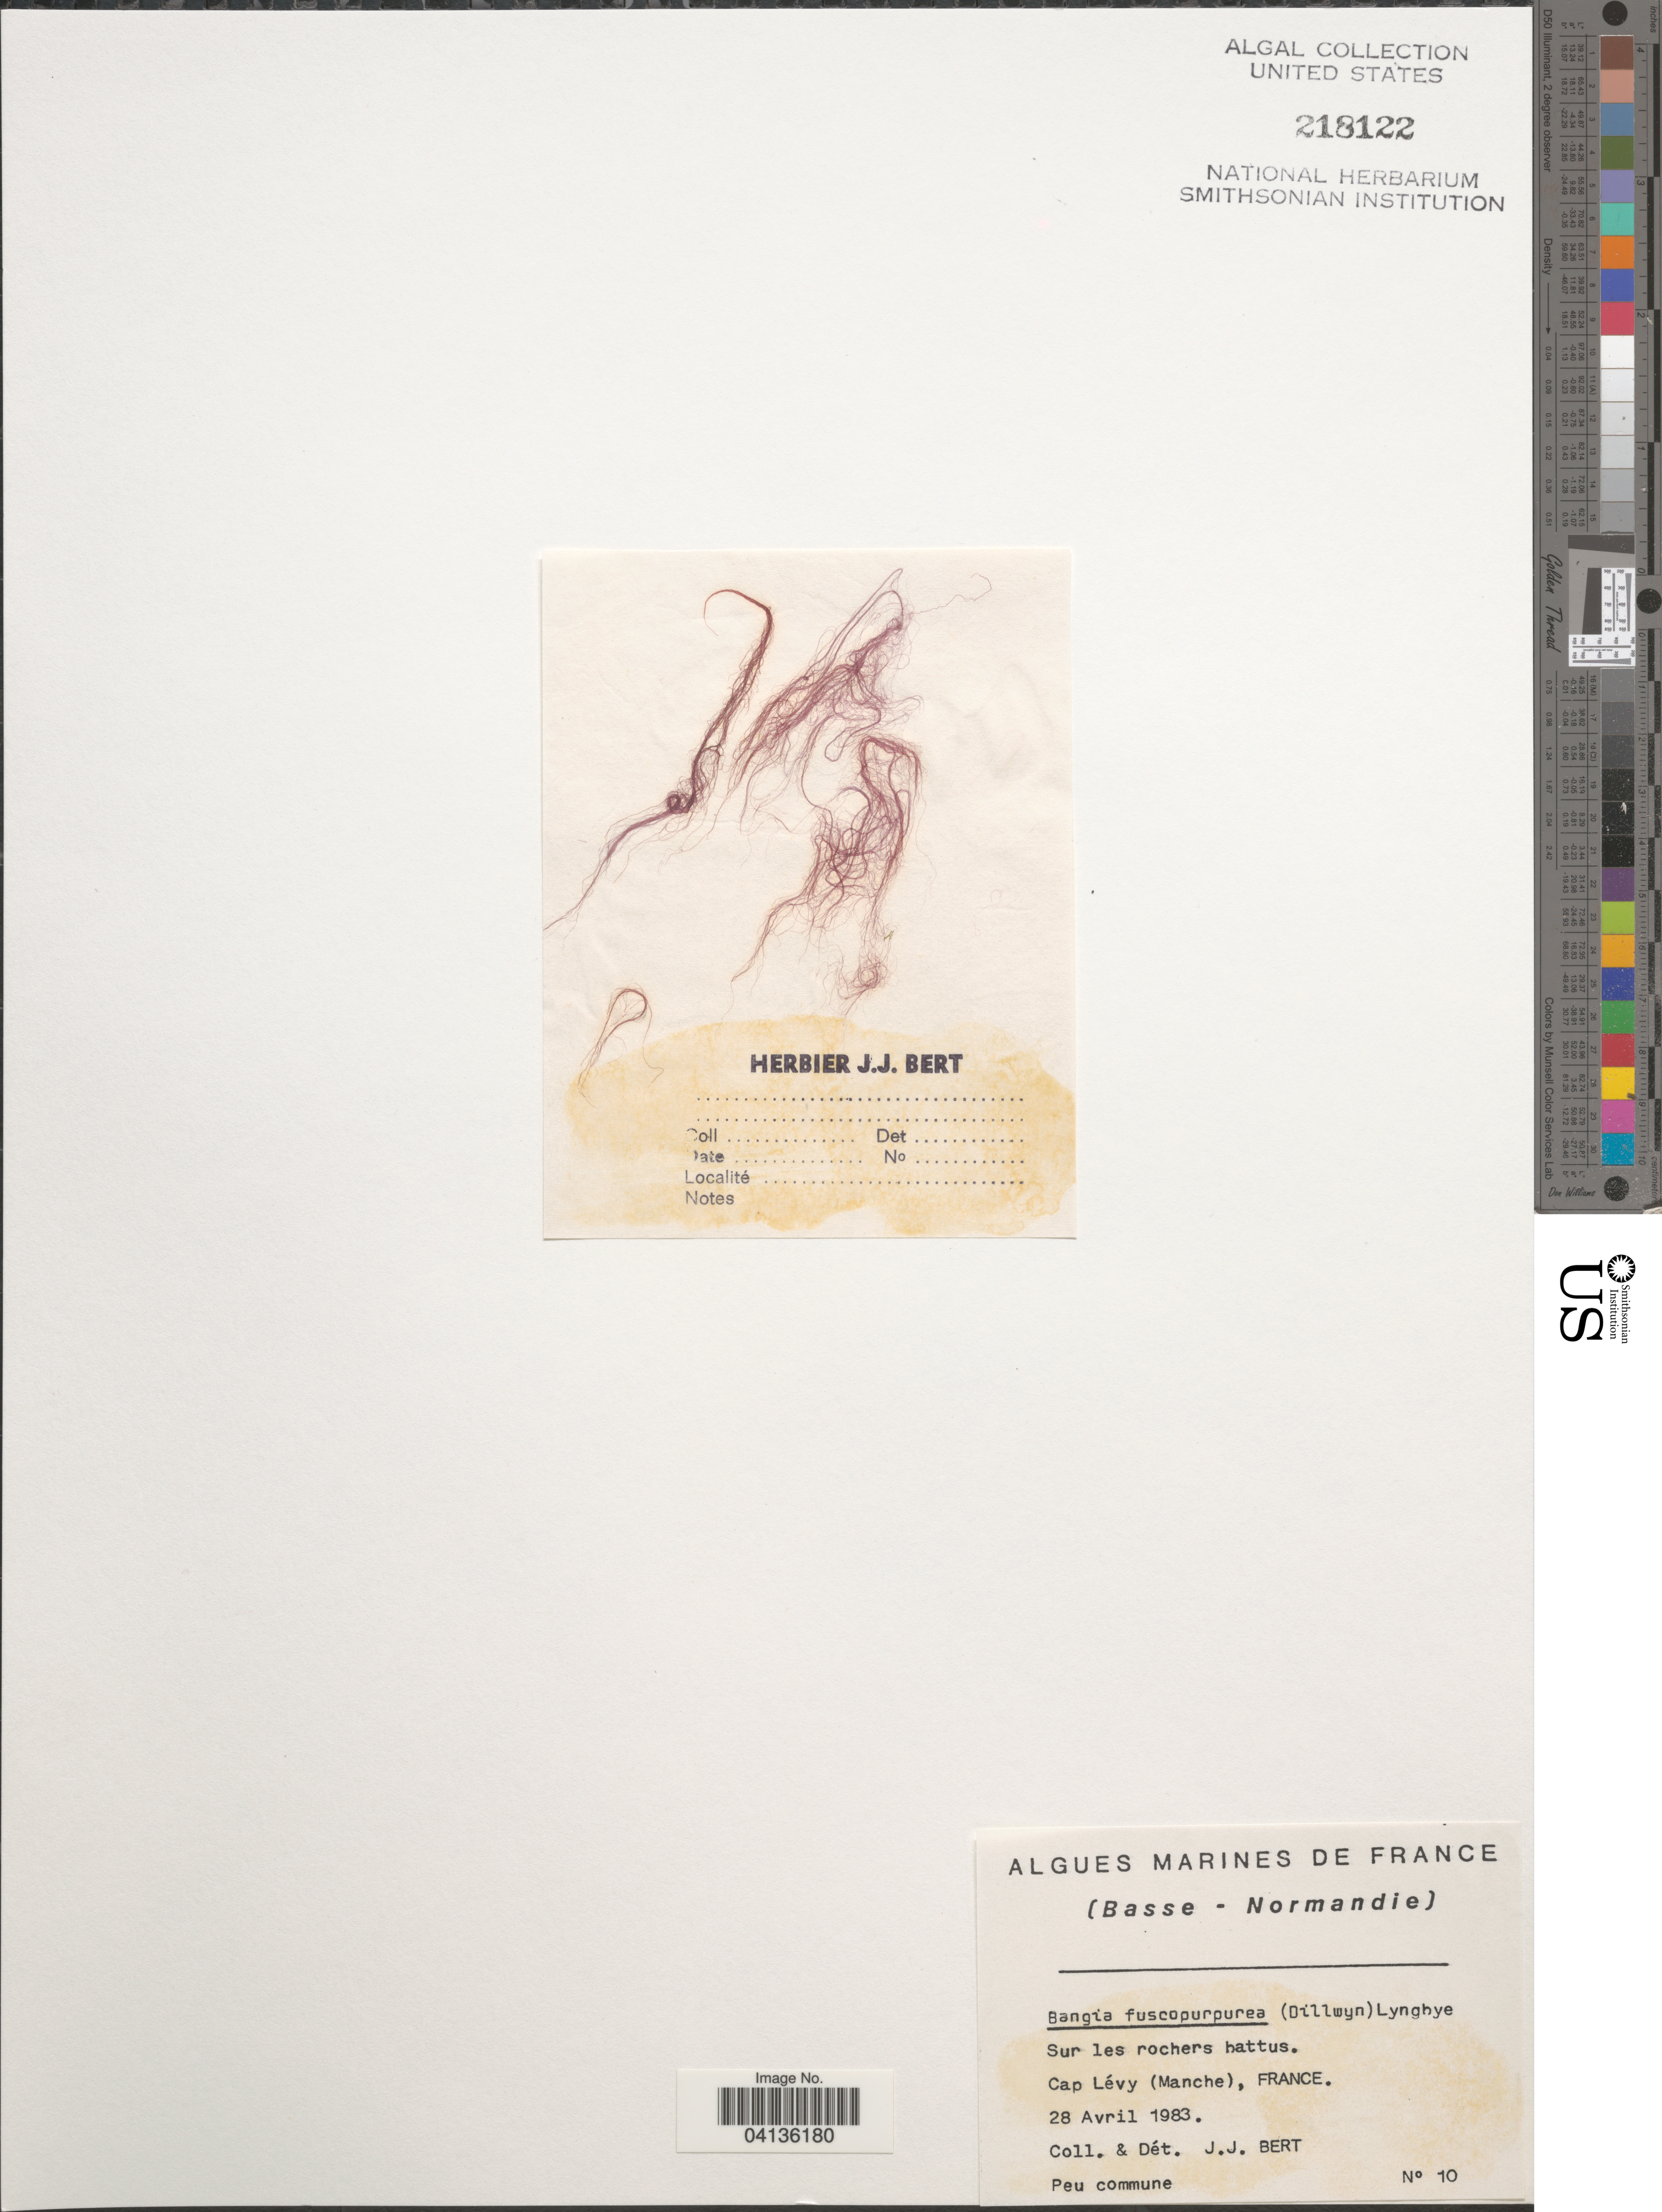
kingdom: Plantae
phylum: Rhodophyta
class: Bangiophyceae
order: Bangiales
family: Bangiaceae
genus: Bangia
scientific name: Bangia fuscopurpurea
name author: (Dillwyn) Lyngb.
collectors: J. Bert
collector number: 10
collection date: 1983-04-28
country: France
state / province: Normandie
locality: Cap Lévy (Manche).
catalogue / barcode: US 218122